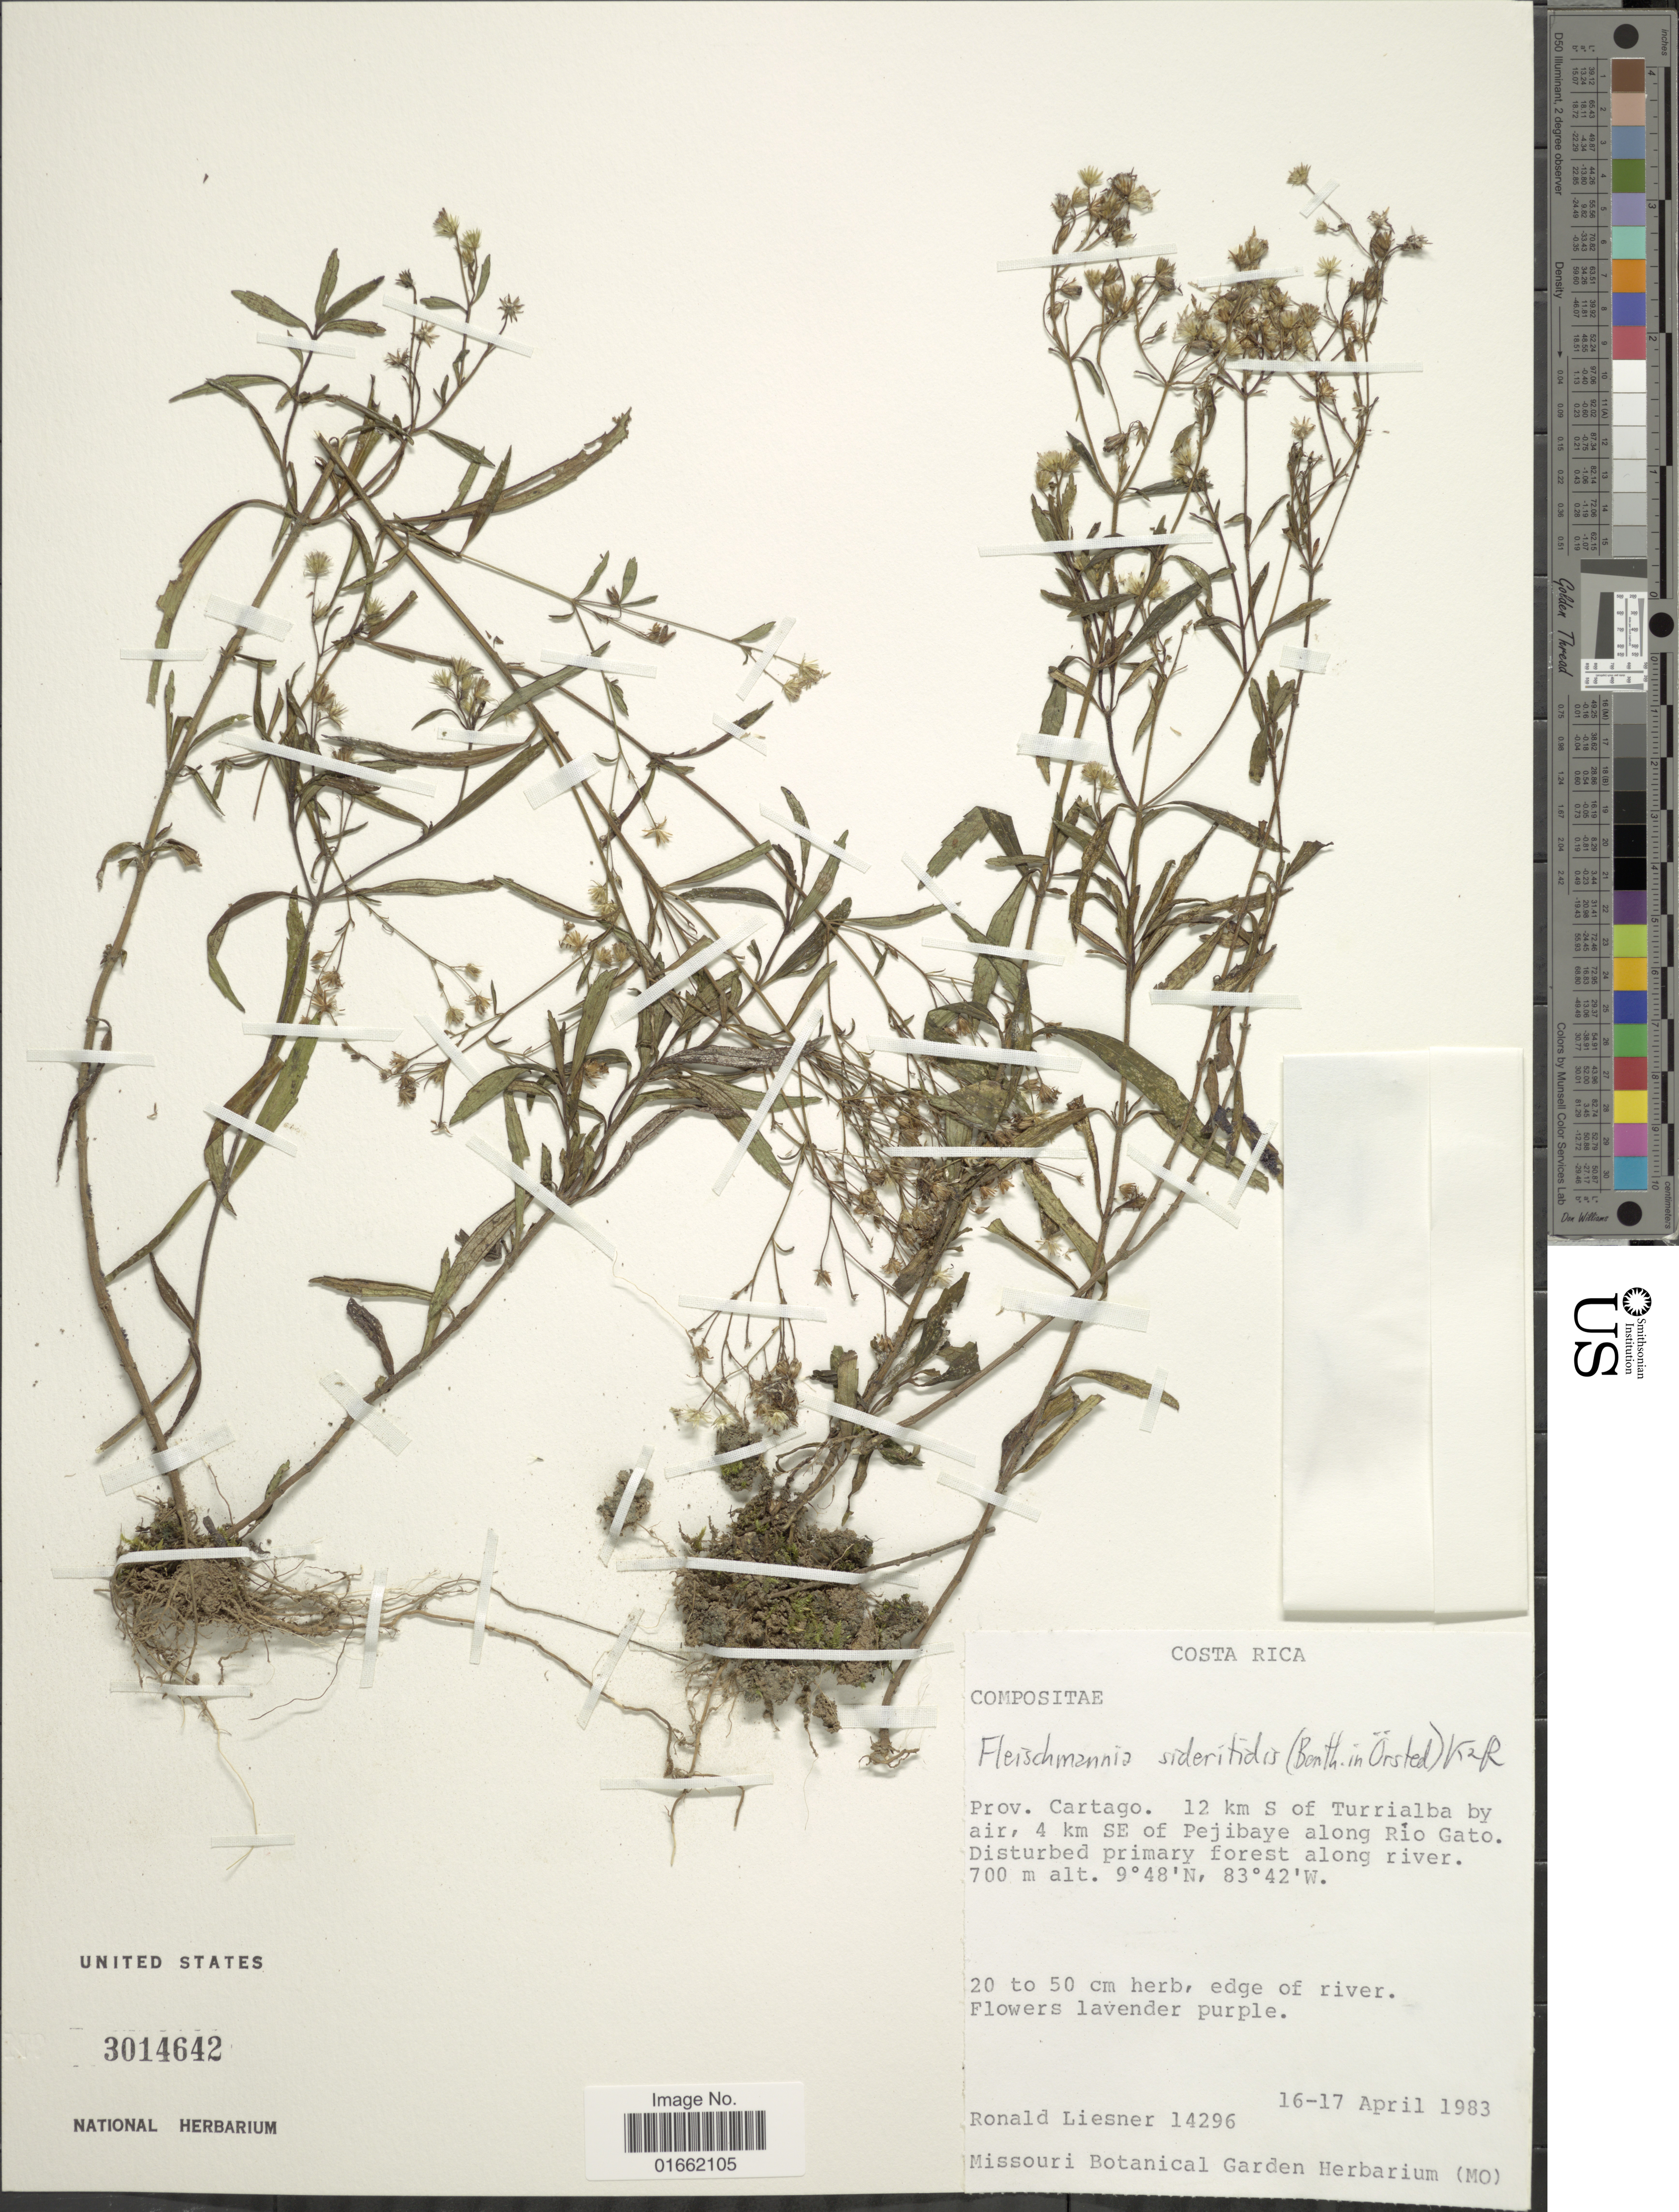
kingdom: Plantae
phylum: Tracheophyta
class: Magnoliopsida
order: Asterales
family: Asteraceae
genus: Fleischmannia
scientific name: Fleischmannia sideritides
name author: (Benth. in Oerst.) R.M. King & H. Rob.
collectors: R. L. Liesner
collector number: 14296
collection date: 1983-04-16/1983-04-17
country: Costa Rica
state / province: Cartago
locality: Prov. Cartago. 12 km S of Turrialba by air, 4 km SE of Pejibaye along Rio Gato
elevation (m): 700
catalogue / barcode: US 3014642